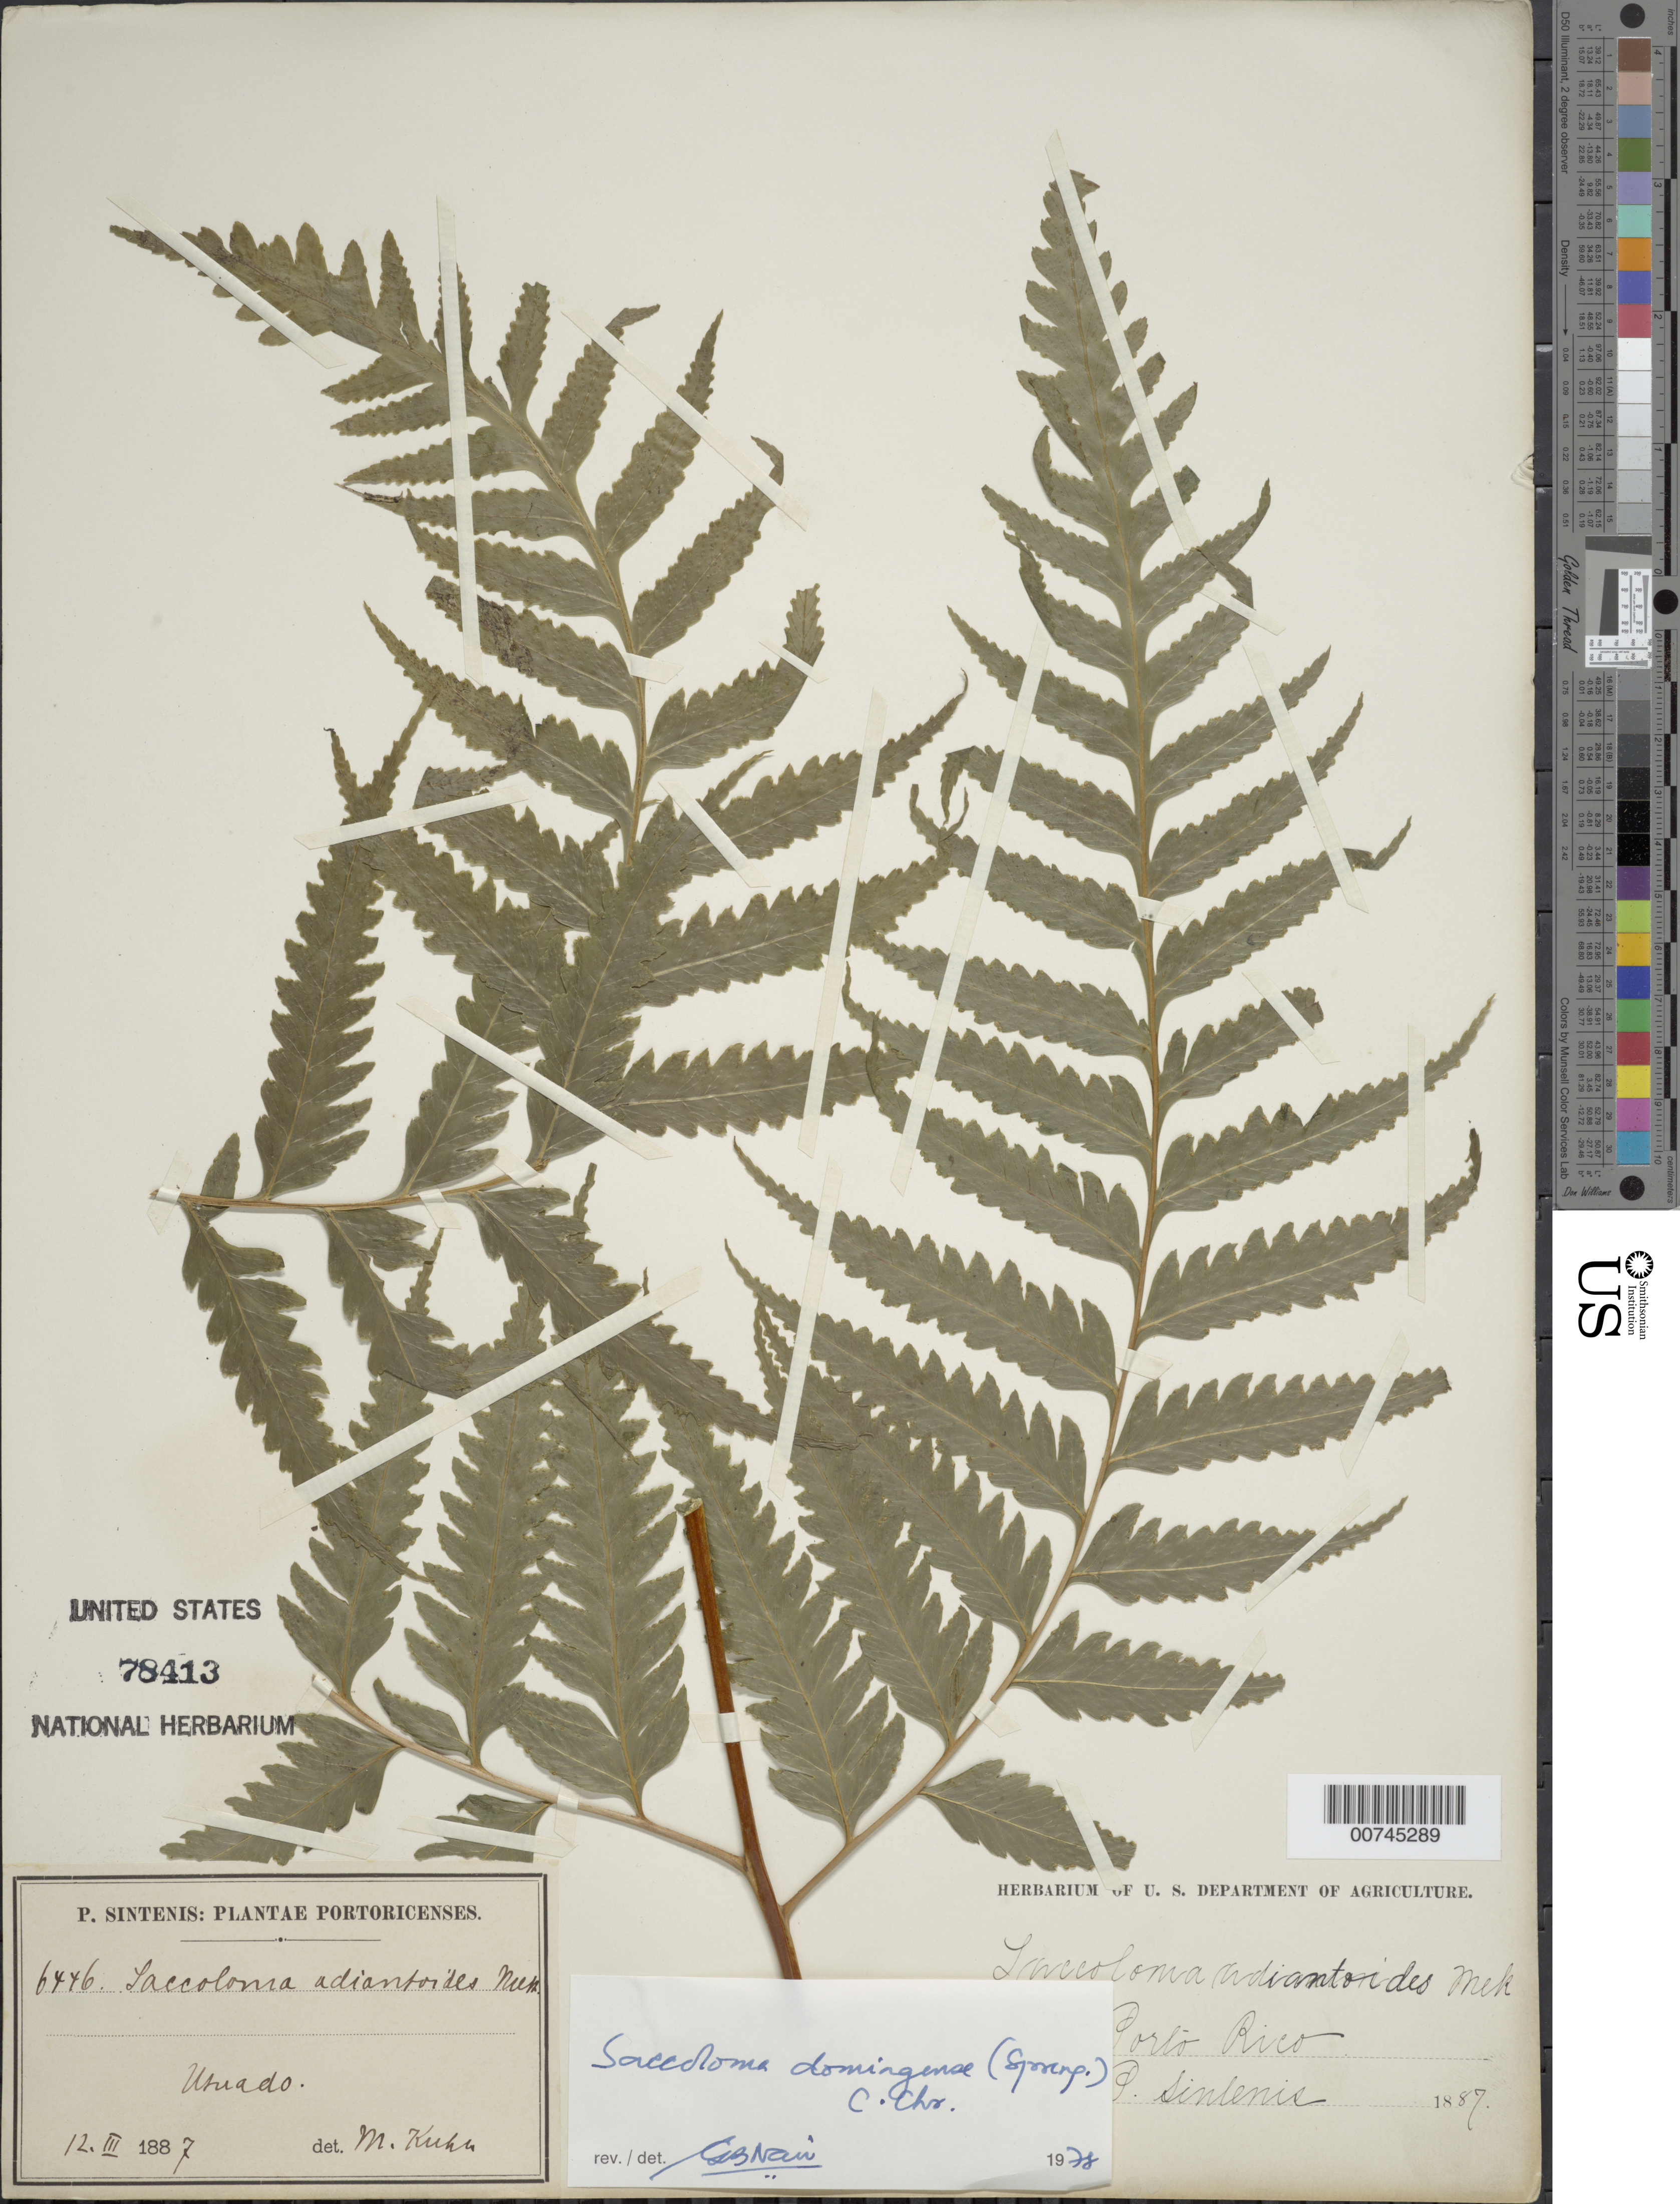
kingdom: Plantae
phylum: Tracheophyta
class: Polypodiopsida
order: Polypodiales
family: Saccolomataceae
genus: Saccoloma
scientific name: Saccoloma domingense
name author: (Spreng.) C. Chr.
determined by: Nair, G. B.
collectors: P. Sintenis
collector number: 6446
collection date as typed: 12 Mar 1887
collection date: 1887-03-12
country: Puerto Rico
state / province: Utuado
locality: Utuado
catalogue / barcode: US 78413